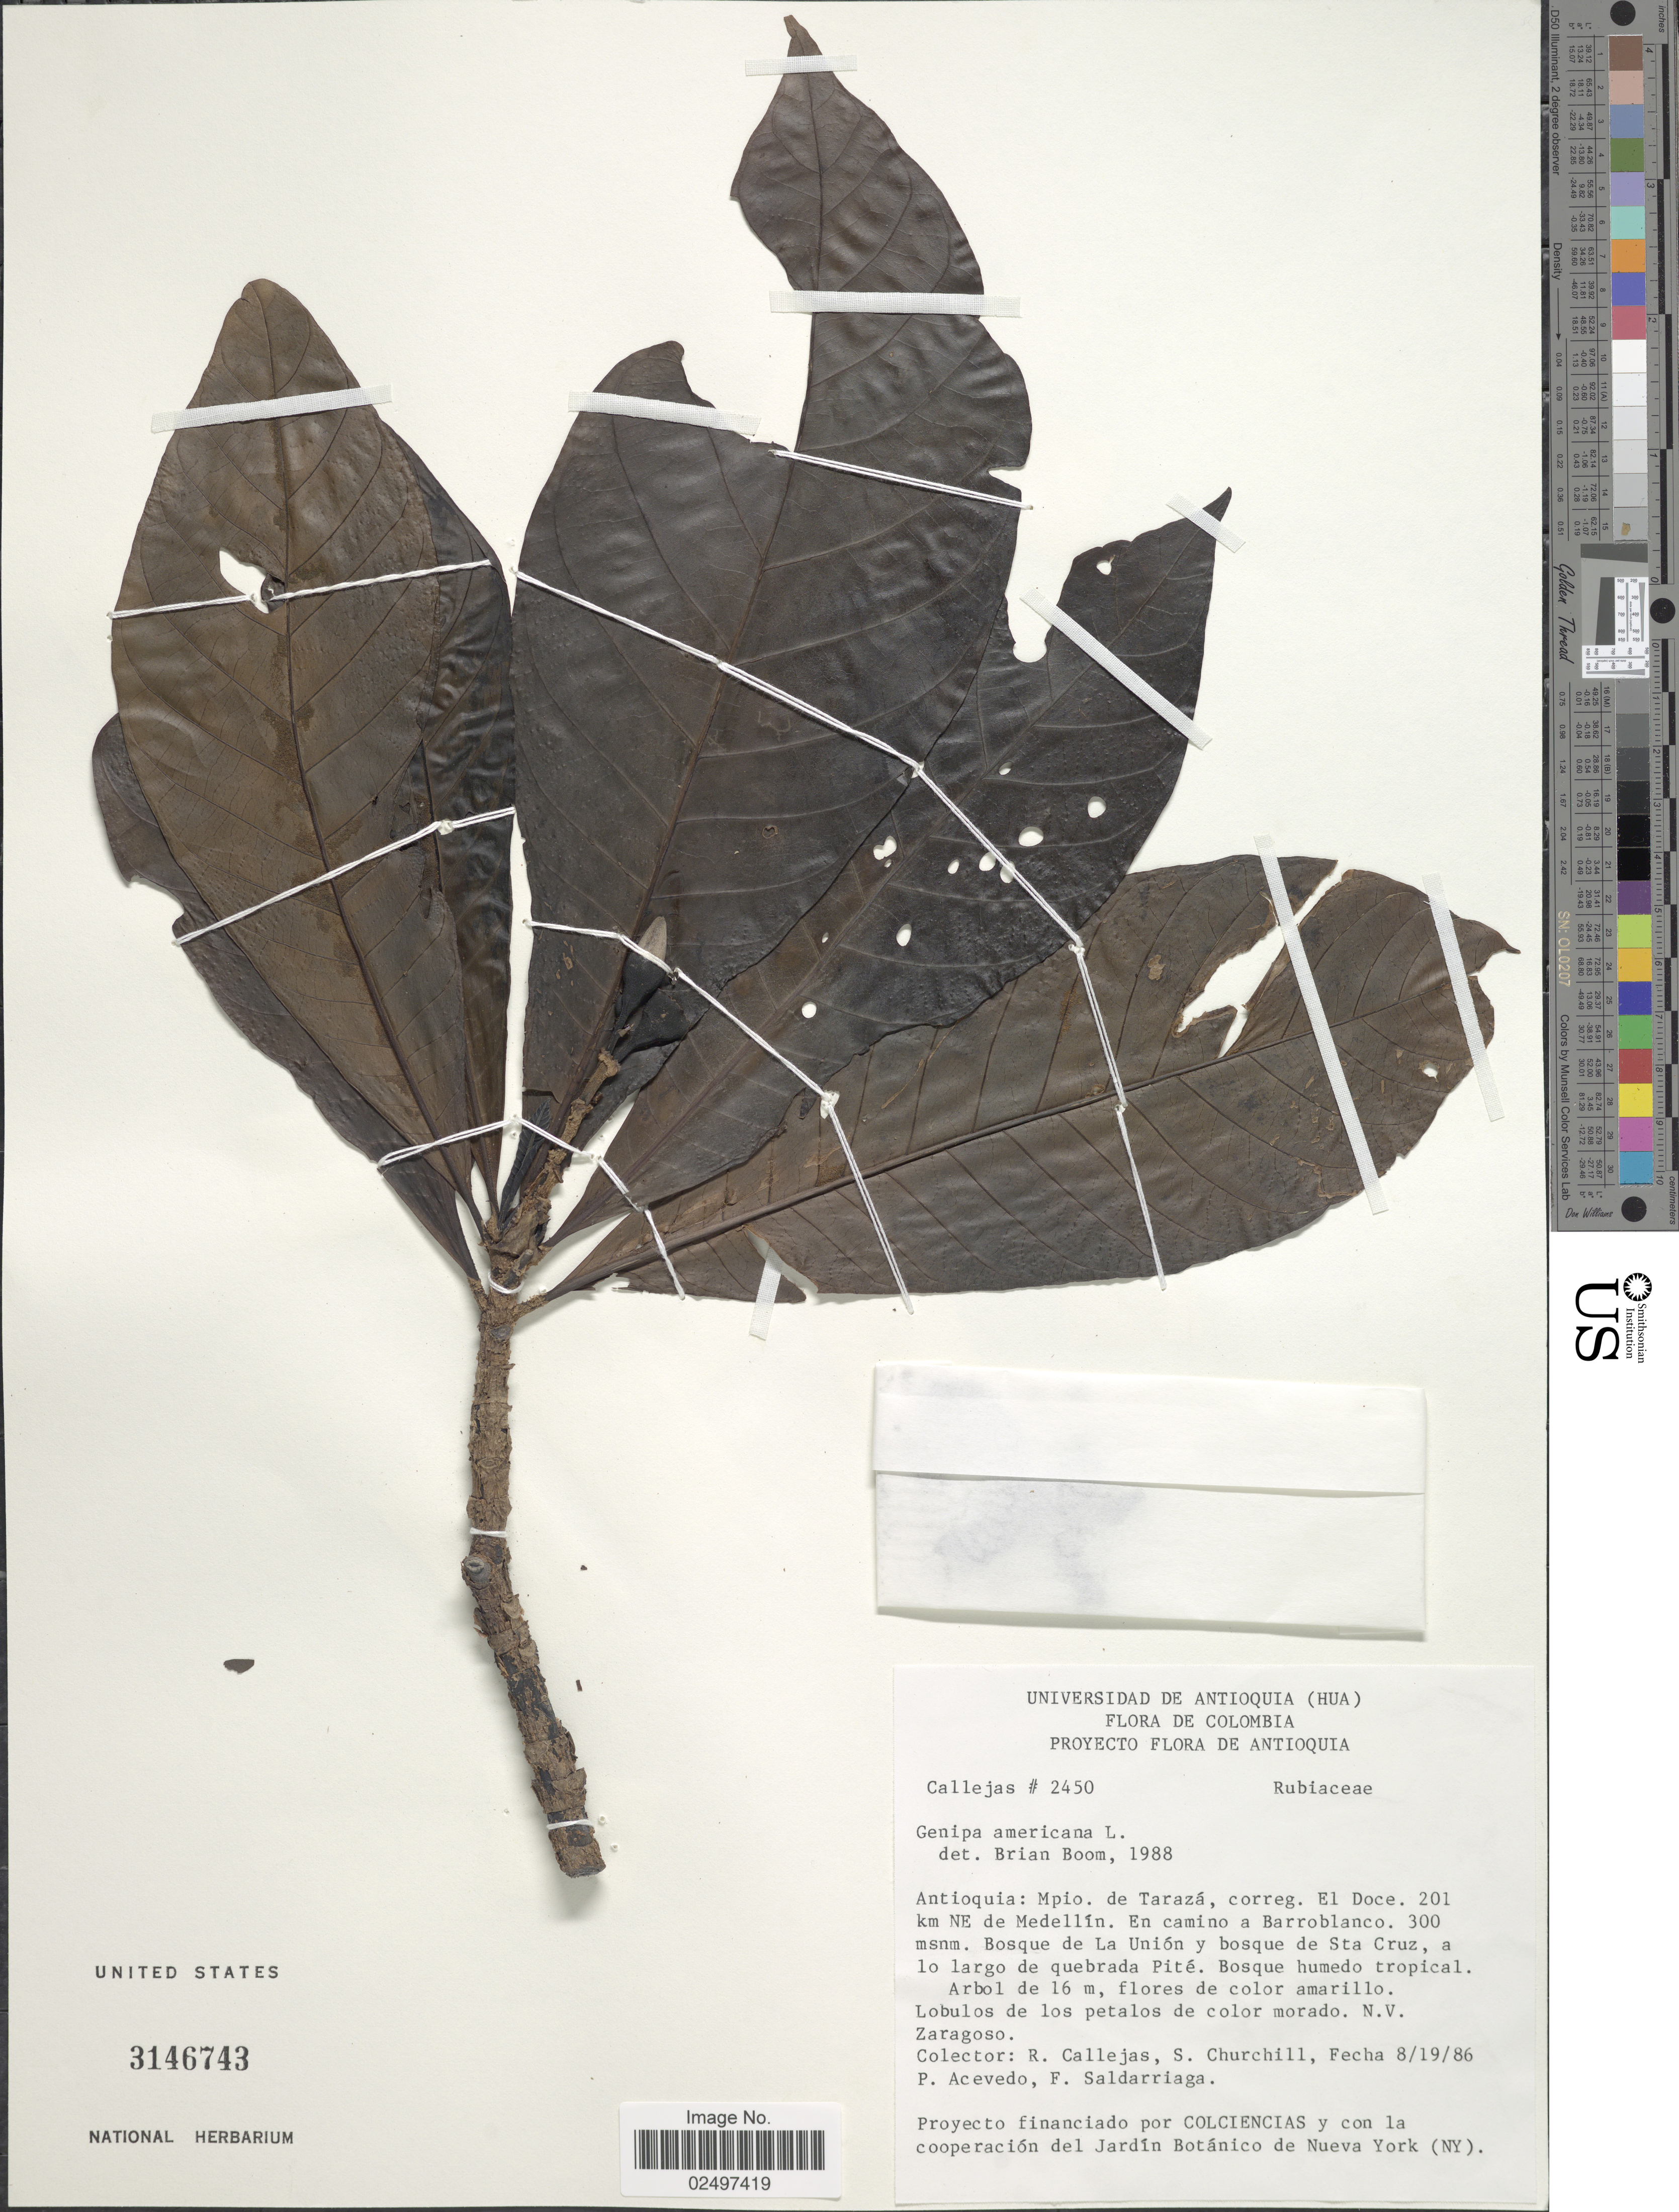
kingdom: Plantae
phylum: Tracheophyta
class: Magnoliopsida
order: Gentianales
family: Rubiaceae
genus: Genipa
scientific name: Genipa americana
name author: L.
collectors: R. Callejas, S. Churchill, P. Acevedo-Rodr. & F. Saldarriaga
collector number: Callejas 2450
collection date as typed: Transcribed d/m/y: 19/8/86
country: Colombia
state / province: Antioquia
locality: Mpio. de Taraza, corred. El Doce. 201 km NE de Medellin. En camino a Barroblanco. Bosque de La Union y bosque de Sta Cruz, a lo largo de quebrada Pite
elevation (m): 300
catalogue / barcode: US 3146743